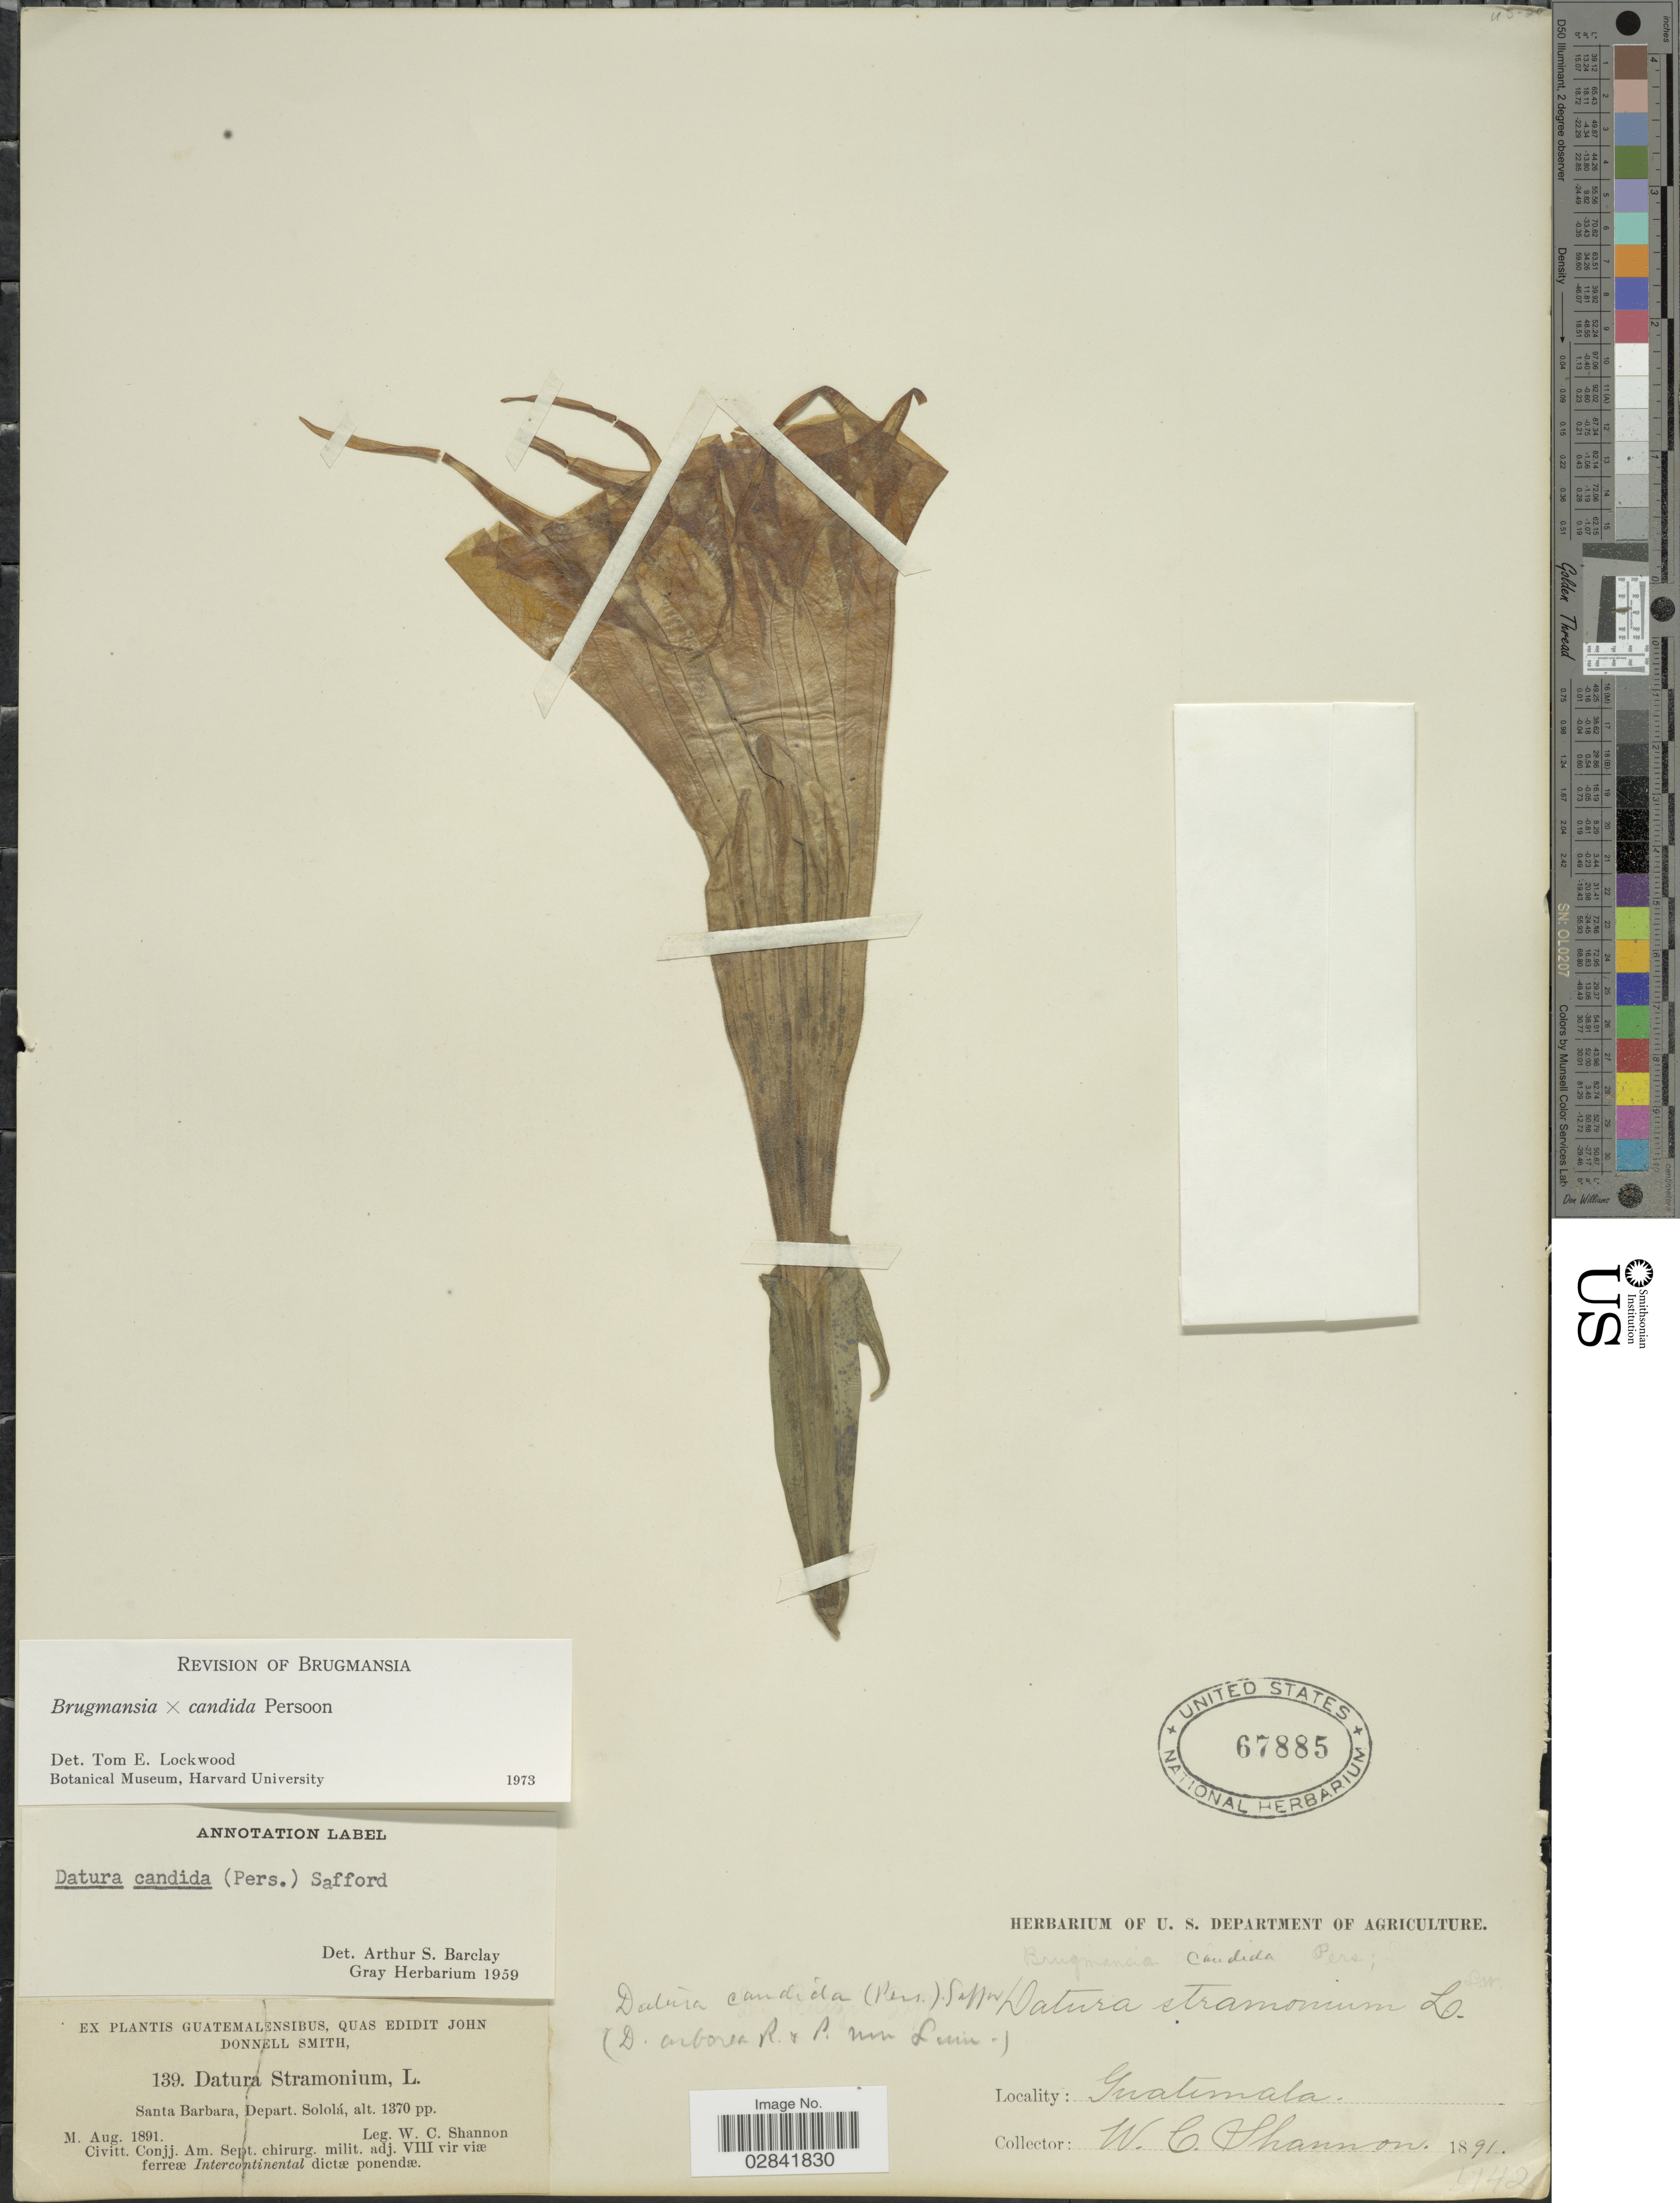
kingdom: Plantae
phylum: Tracheophyta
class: Magnoliopsida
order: Solanales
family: Solanaceae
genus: Brugmansia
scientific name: Brugmansia x candida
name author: Pers.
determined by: Lockwood, T. E.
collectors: W. C. Shannon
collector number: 139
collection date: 1891-08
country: Guatemala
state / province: Sololá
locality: Santa Barbara, Depart, Sololá.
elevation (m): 418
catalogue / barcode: US 67885